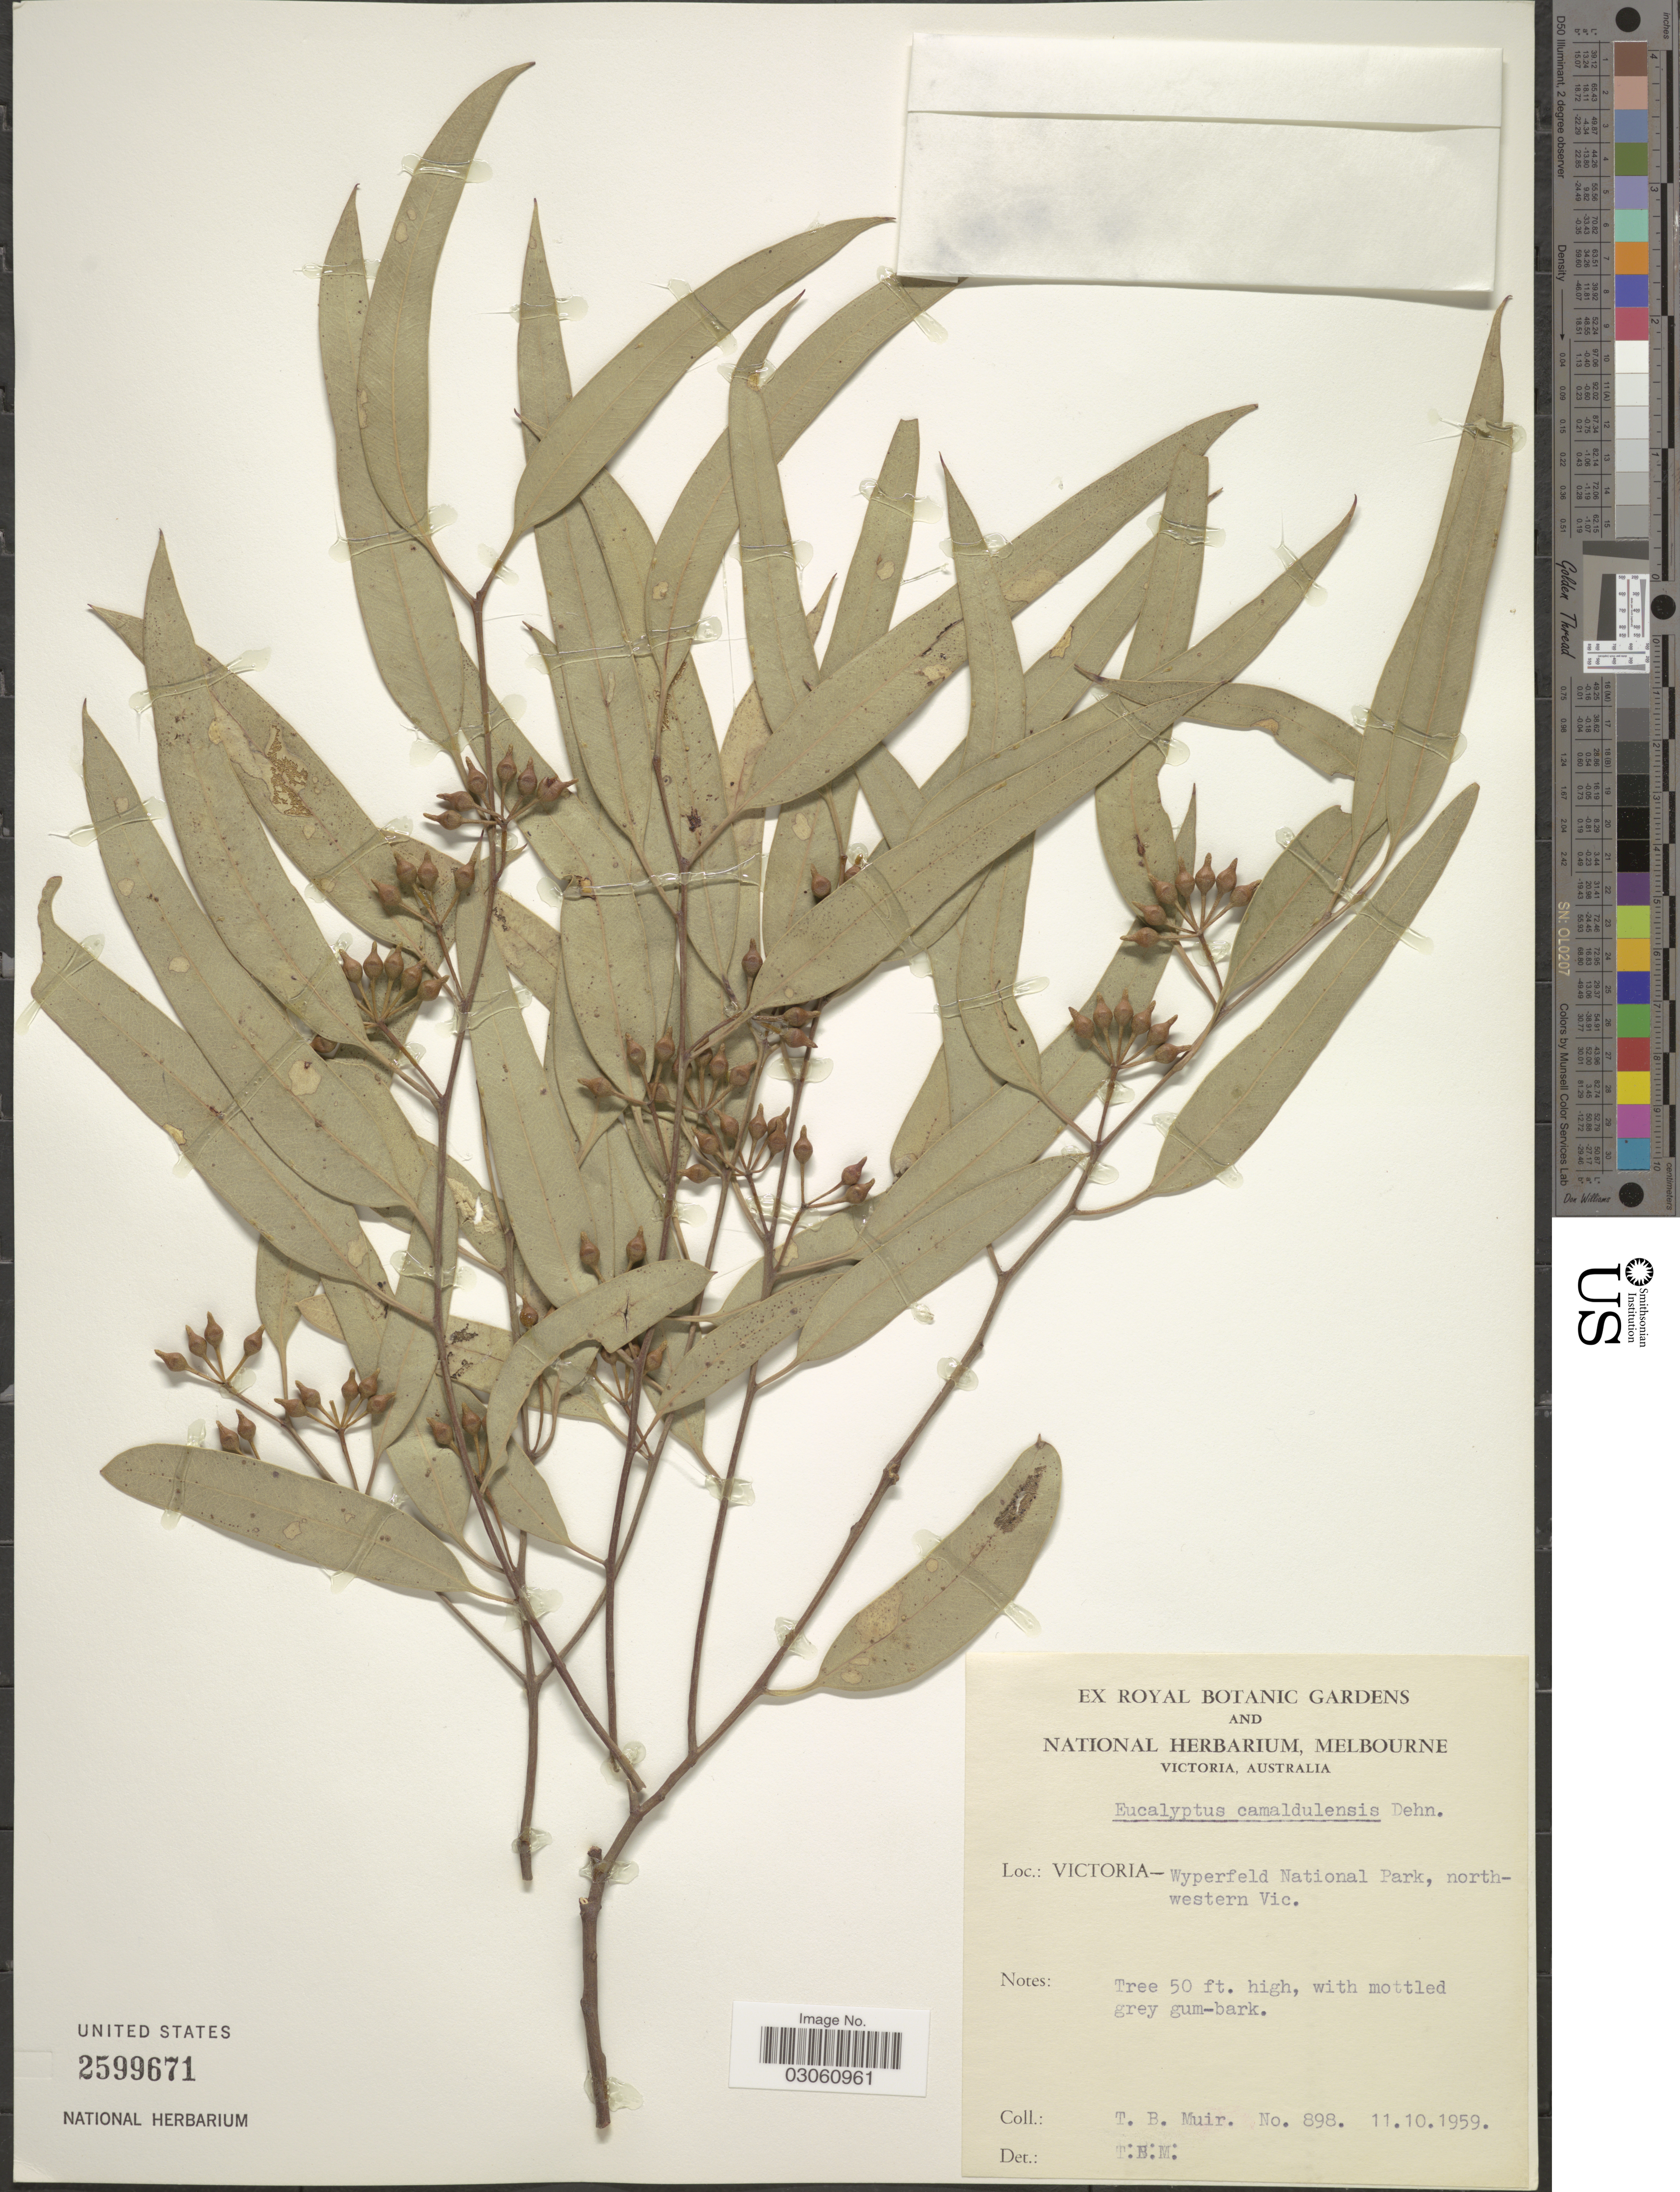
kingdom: Plantae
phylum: Tracheophyta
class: Magnoliopsida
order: Myrtales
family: Myrtaceae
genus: Eucalyptus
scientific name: Eucalyptus camaldulensis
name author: Dehnh.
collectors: T. Muir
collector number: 898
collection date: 1959-10-11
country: Australia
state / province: Victoria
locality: Victoria, Wyperfeld National Park, northwestern Vic.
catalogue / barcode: US 2599671